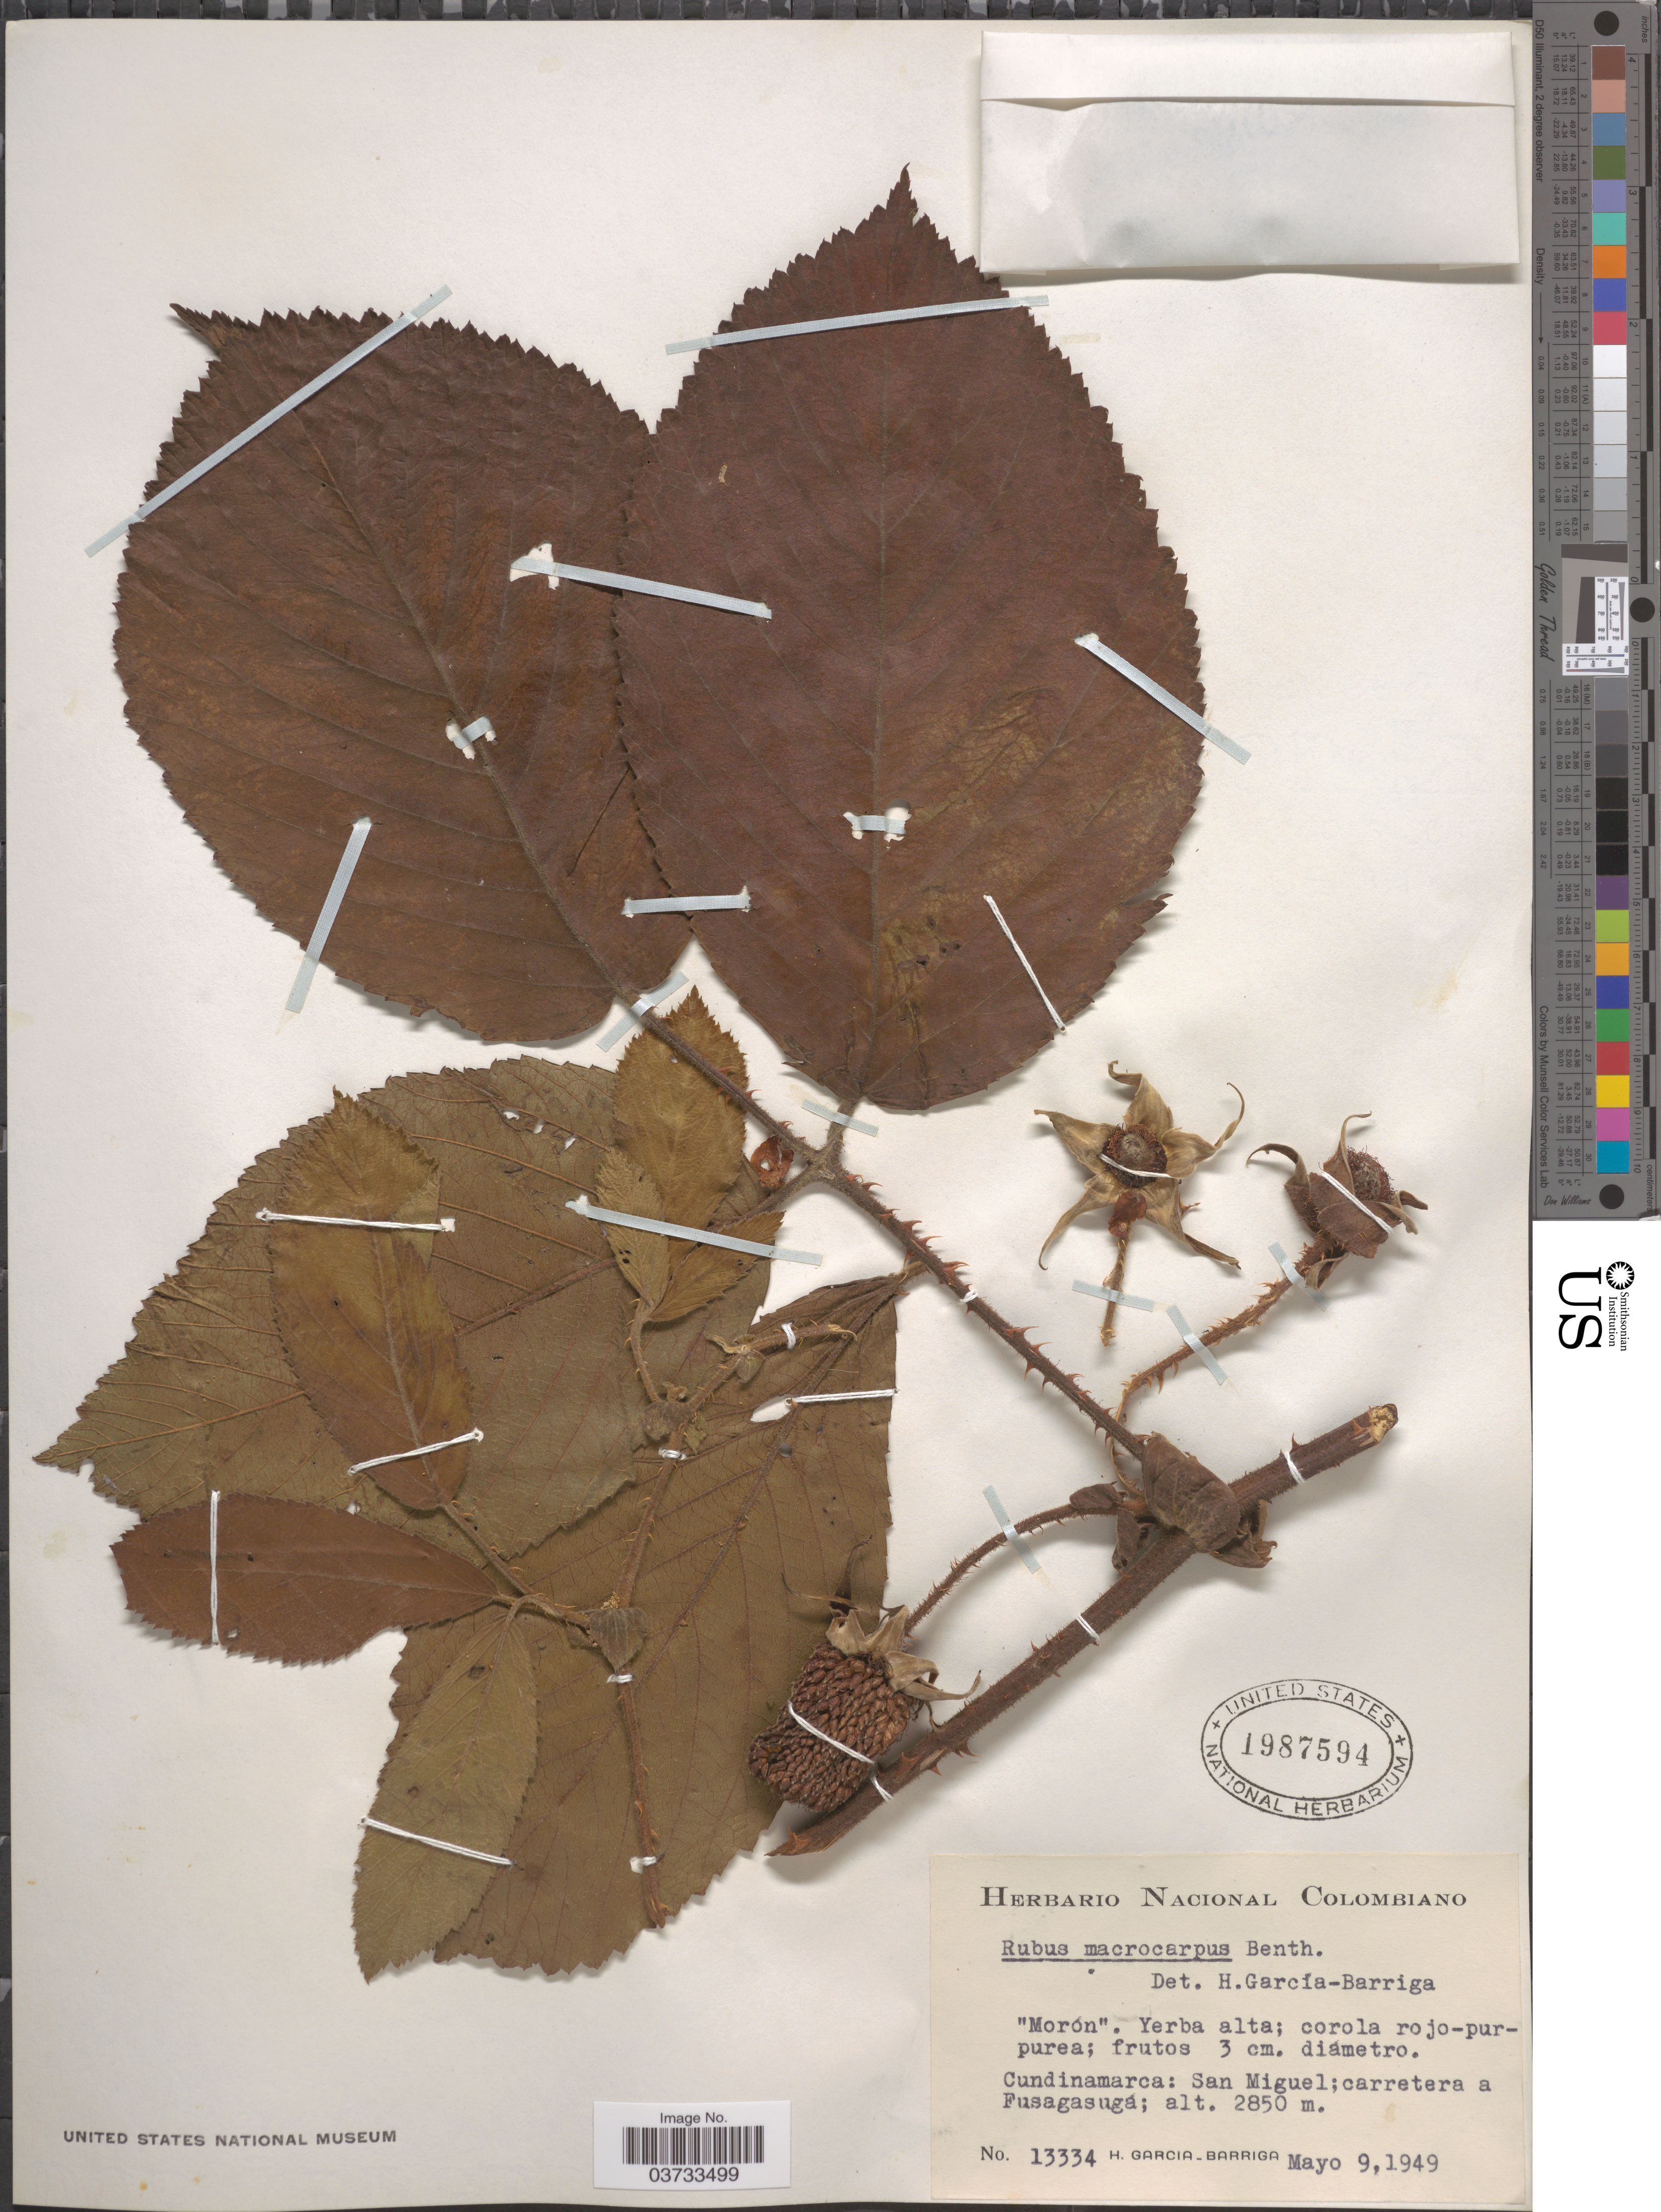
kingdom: Plantae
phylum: Tracheophyta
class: Magnoliopsida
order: Rosales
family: Rosaceae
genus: Rubus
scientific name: Rubus macrocarpus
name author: King ex C.B. Clarke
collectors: H. García Barriga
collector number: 13334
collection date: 1949-05-09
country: Colombia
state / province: Cundinamarca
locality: San Miguel; carretera a Fusagasugá.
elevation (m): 2850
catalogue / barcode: US 1987594